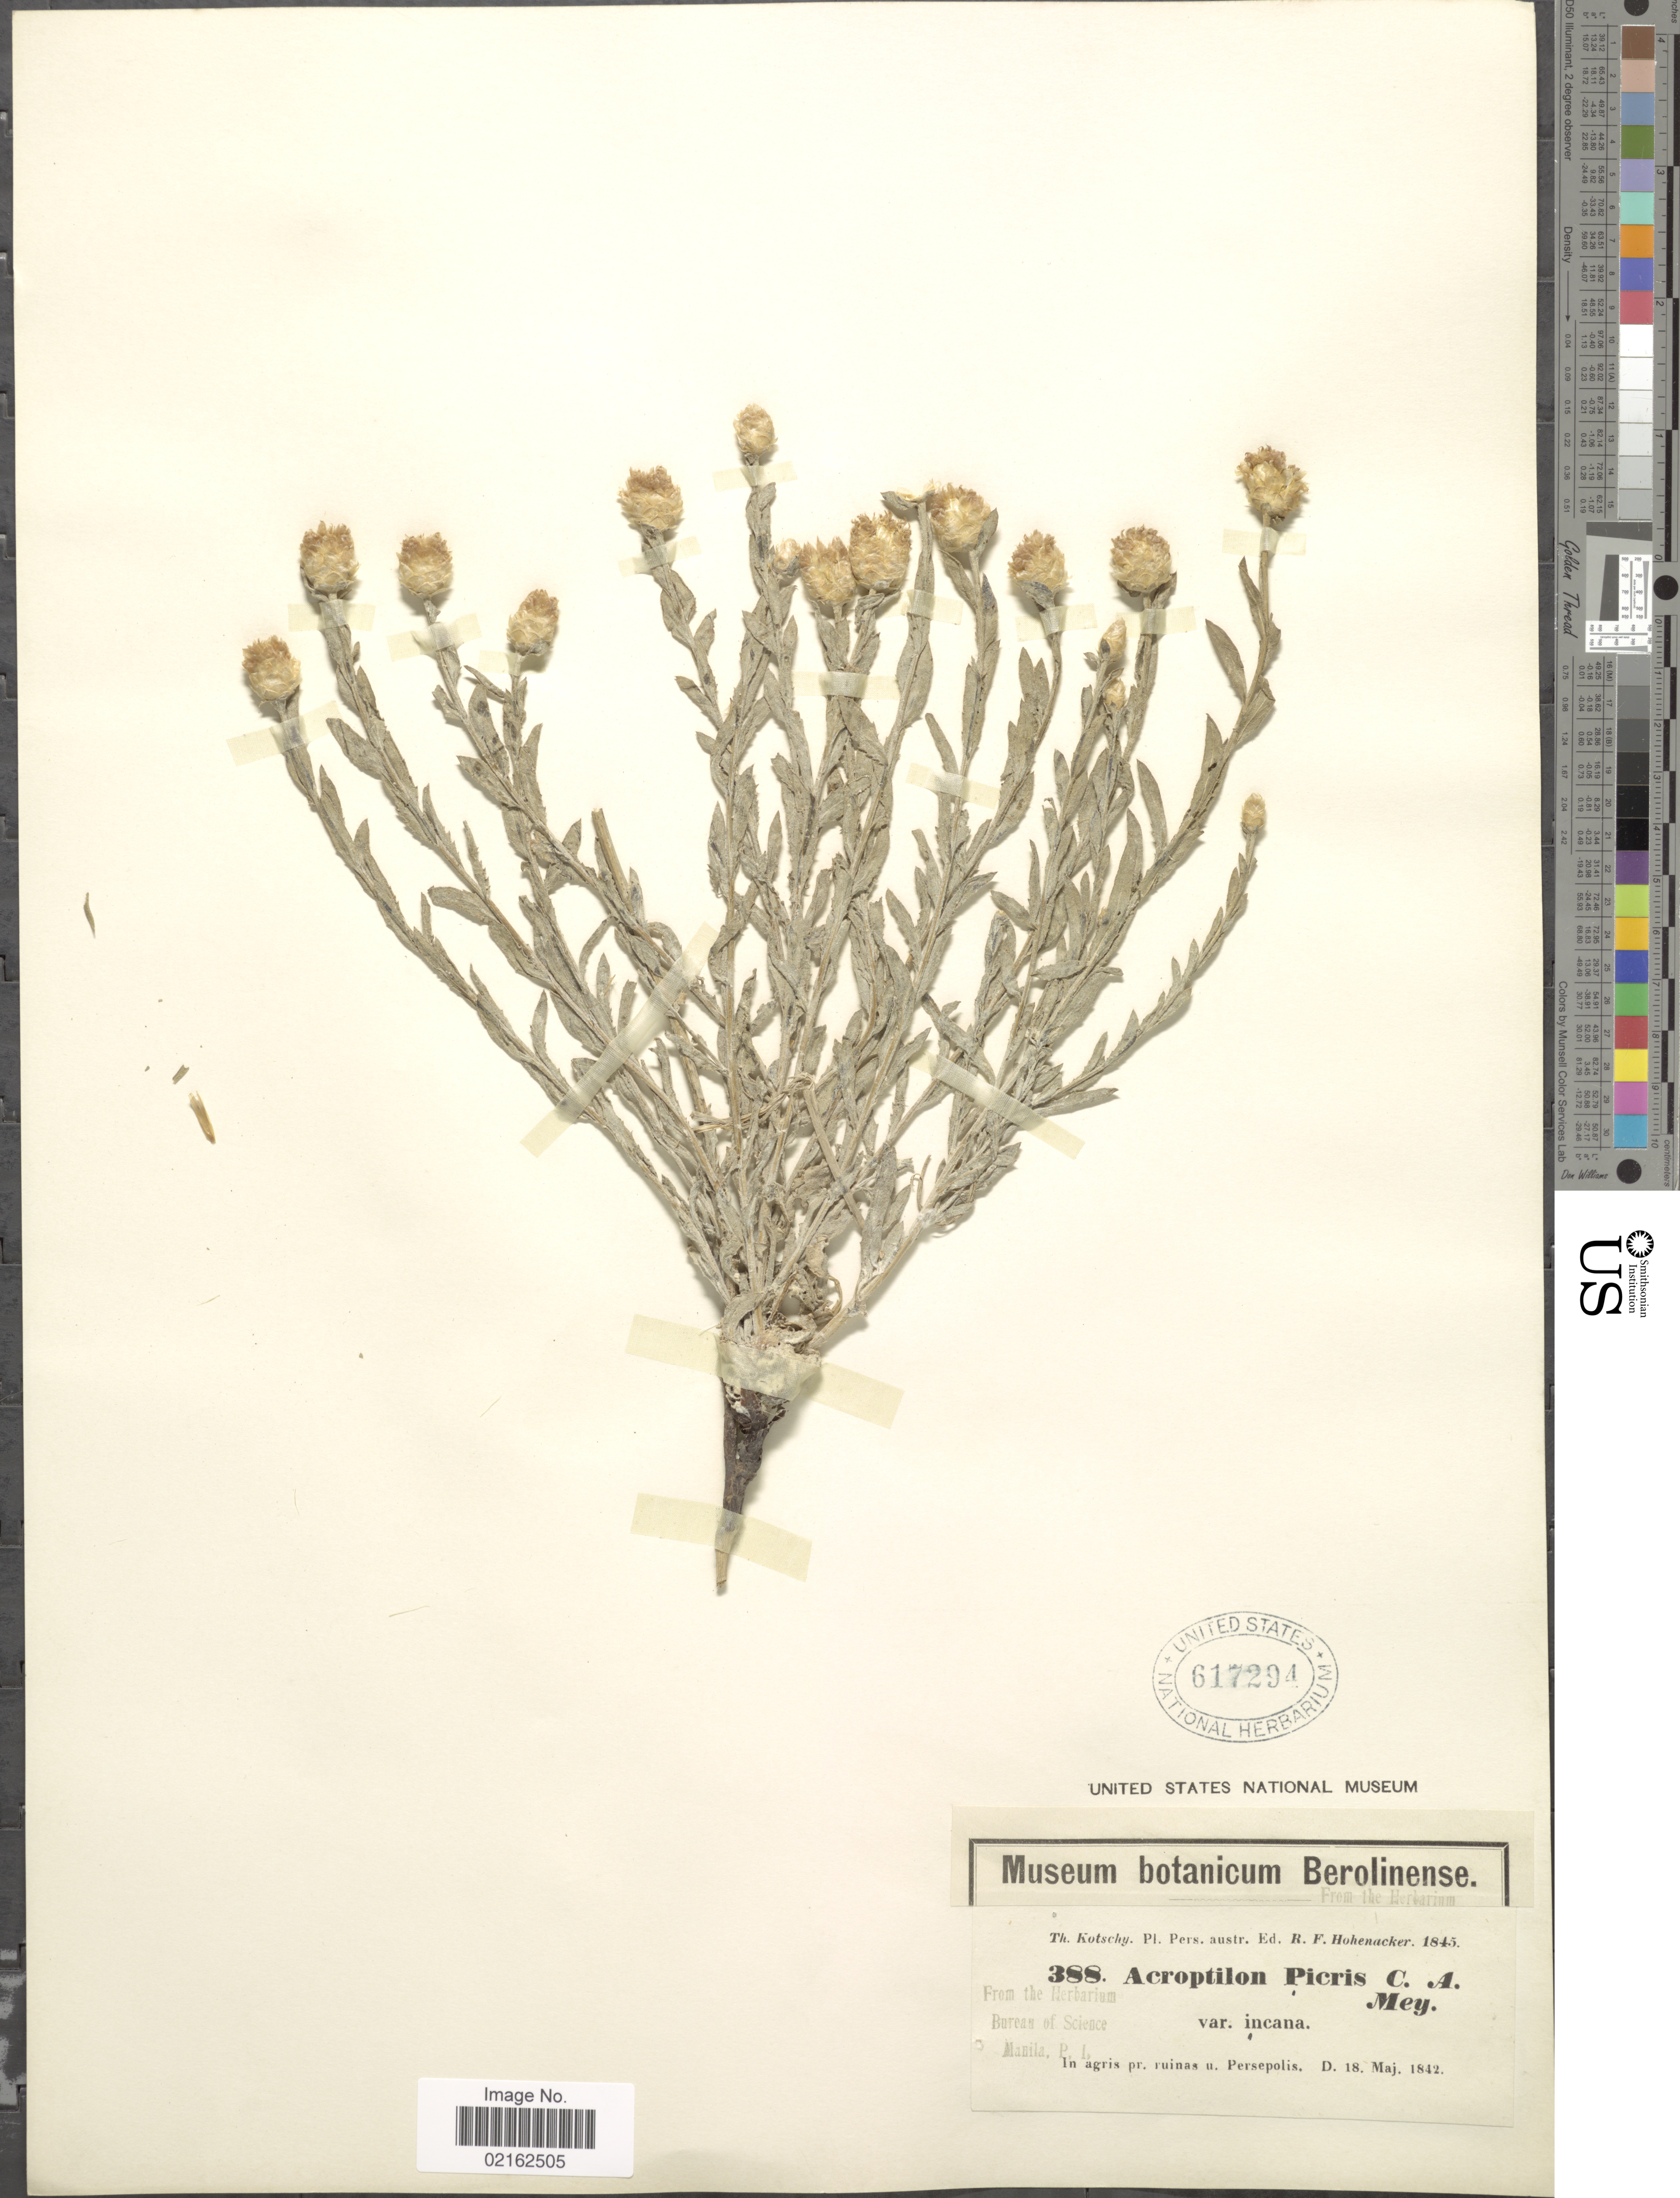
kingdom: Plantae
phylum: Tracheophyta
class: Magnoliopsida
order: Asterales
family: Asteraceae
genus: Acroptilon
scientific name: Acroptilon repens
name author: (L.) DC.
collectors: K. G. Kotschy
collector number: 388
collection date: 1842-05-18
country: Iran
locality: Pers. austr., pr. ruinas u. Persepolis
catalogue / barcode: US 617294